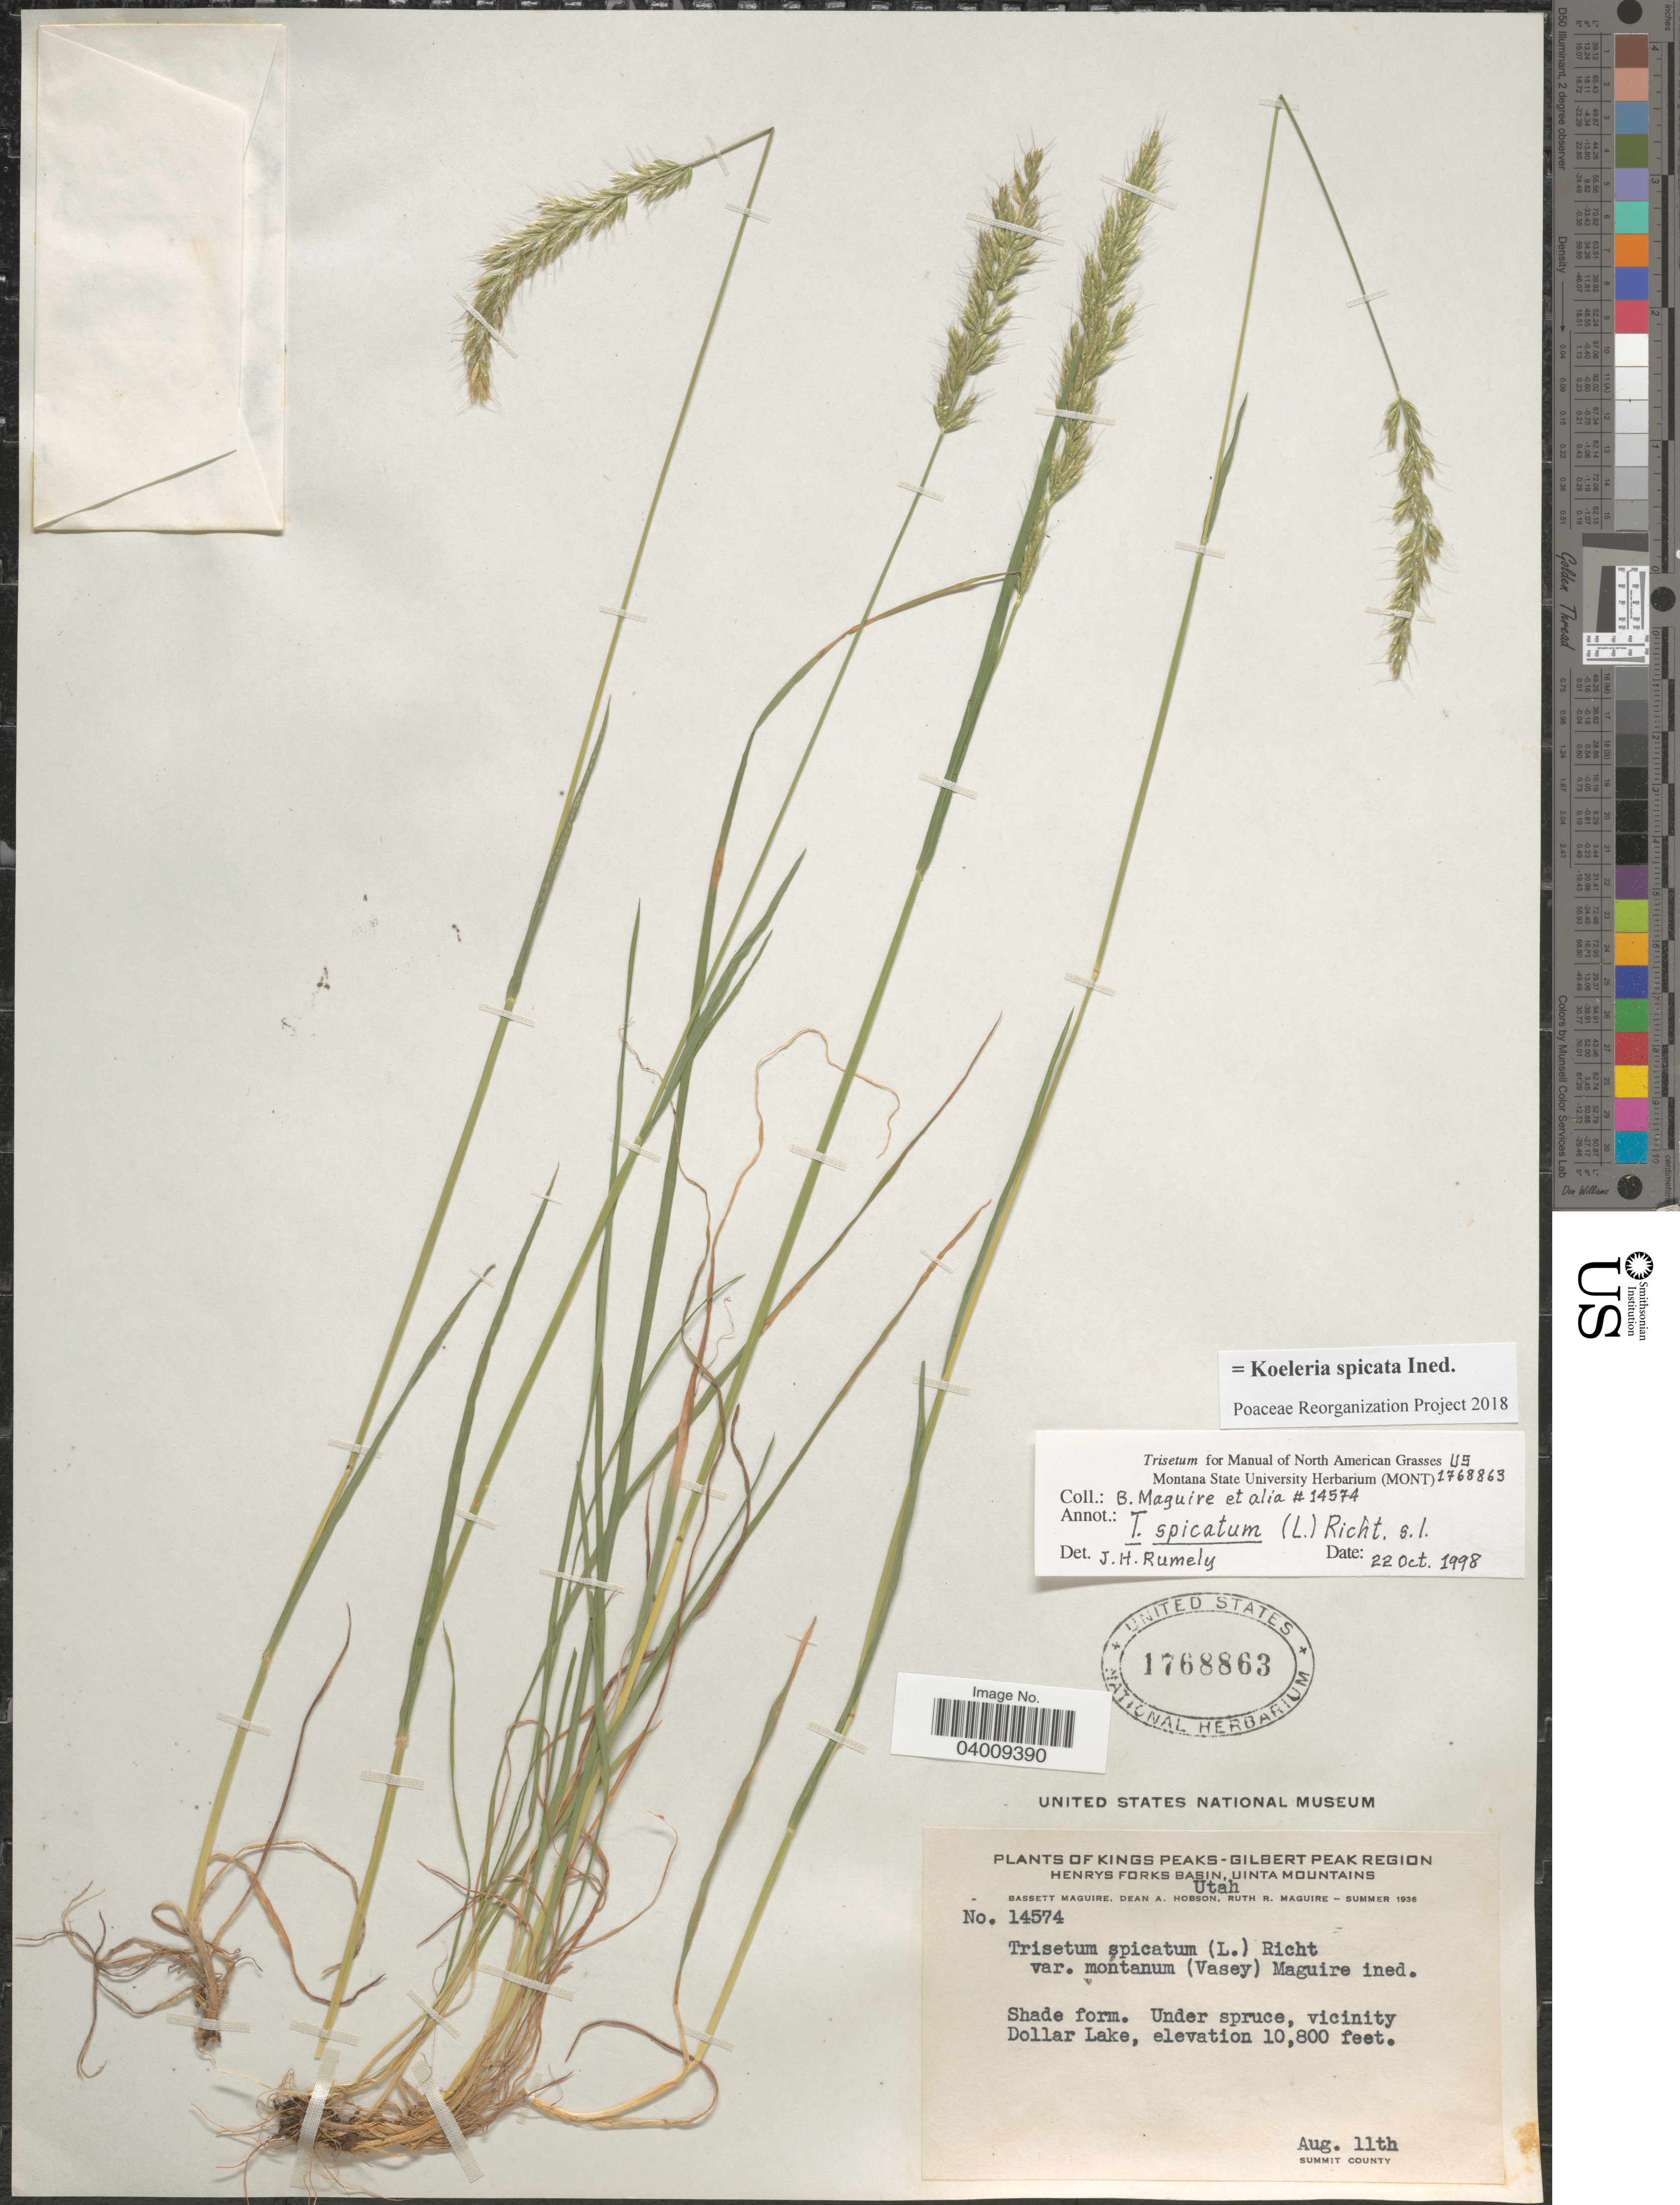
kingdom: Plantae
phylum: Tracheophyta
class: Liliopsida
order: Poales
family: Poaceae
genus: Koeleria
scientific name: Koeleria spicata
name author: (L.) Barberá et al.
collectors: B. Maguire, D. Hobson & R. R. Maguire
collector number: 14574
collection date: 1936-08-11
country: United States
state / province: Utah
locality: Kings Peak - Gilbert Peak Region. Henrys Forks Basin, Uinta Mountains. Vicinity Dollar Lake. Summit County.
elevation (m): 3292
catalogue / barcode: US 1768863